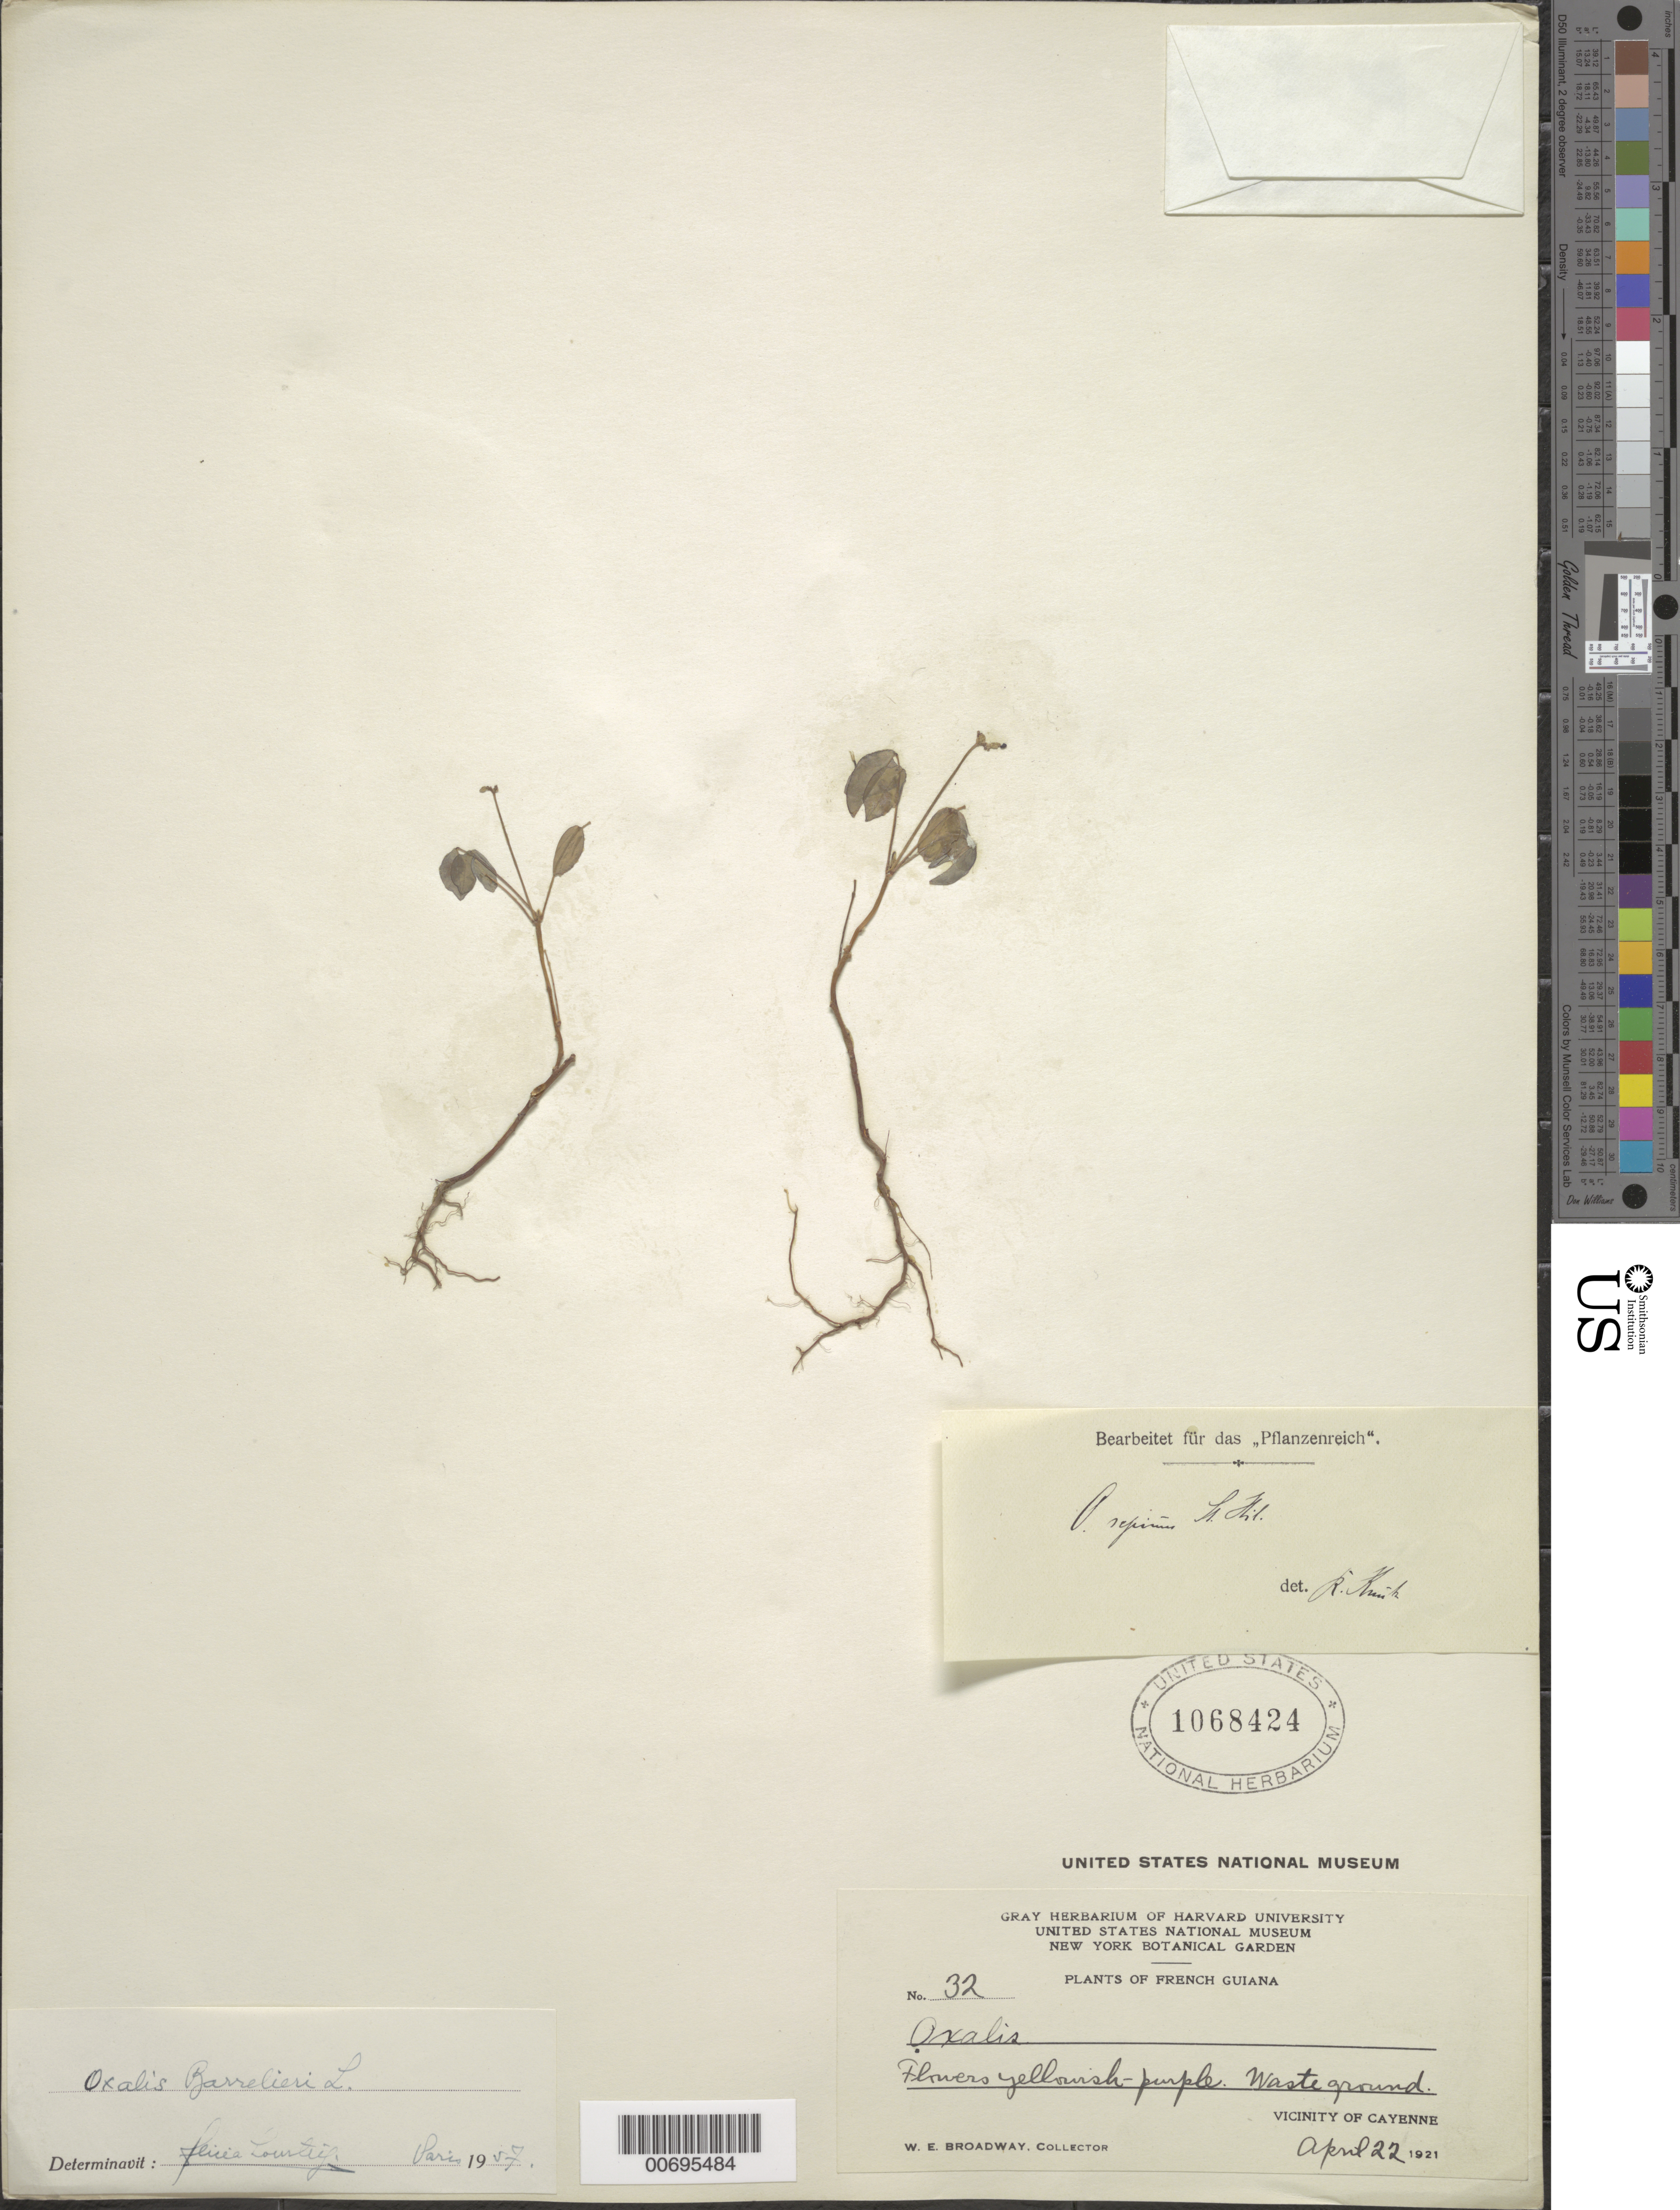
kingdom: Plantae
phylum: Tracheophyta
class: Magnoliopsida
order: Oxalidales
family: Oxalidaceae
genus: Oxalis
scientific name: Oxalis barrelieri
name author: L.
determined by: Lourteig, A.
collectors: W. E. Broadway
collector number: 32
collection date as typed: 22-Apr-21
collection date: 1921-04-22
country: French Guiana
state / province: Cayenne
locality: Cayenne, vic.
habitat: Waste ground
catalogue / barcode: US 1068424